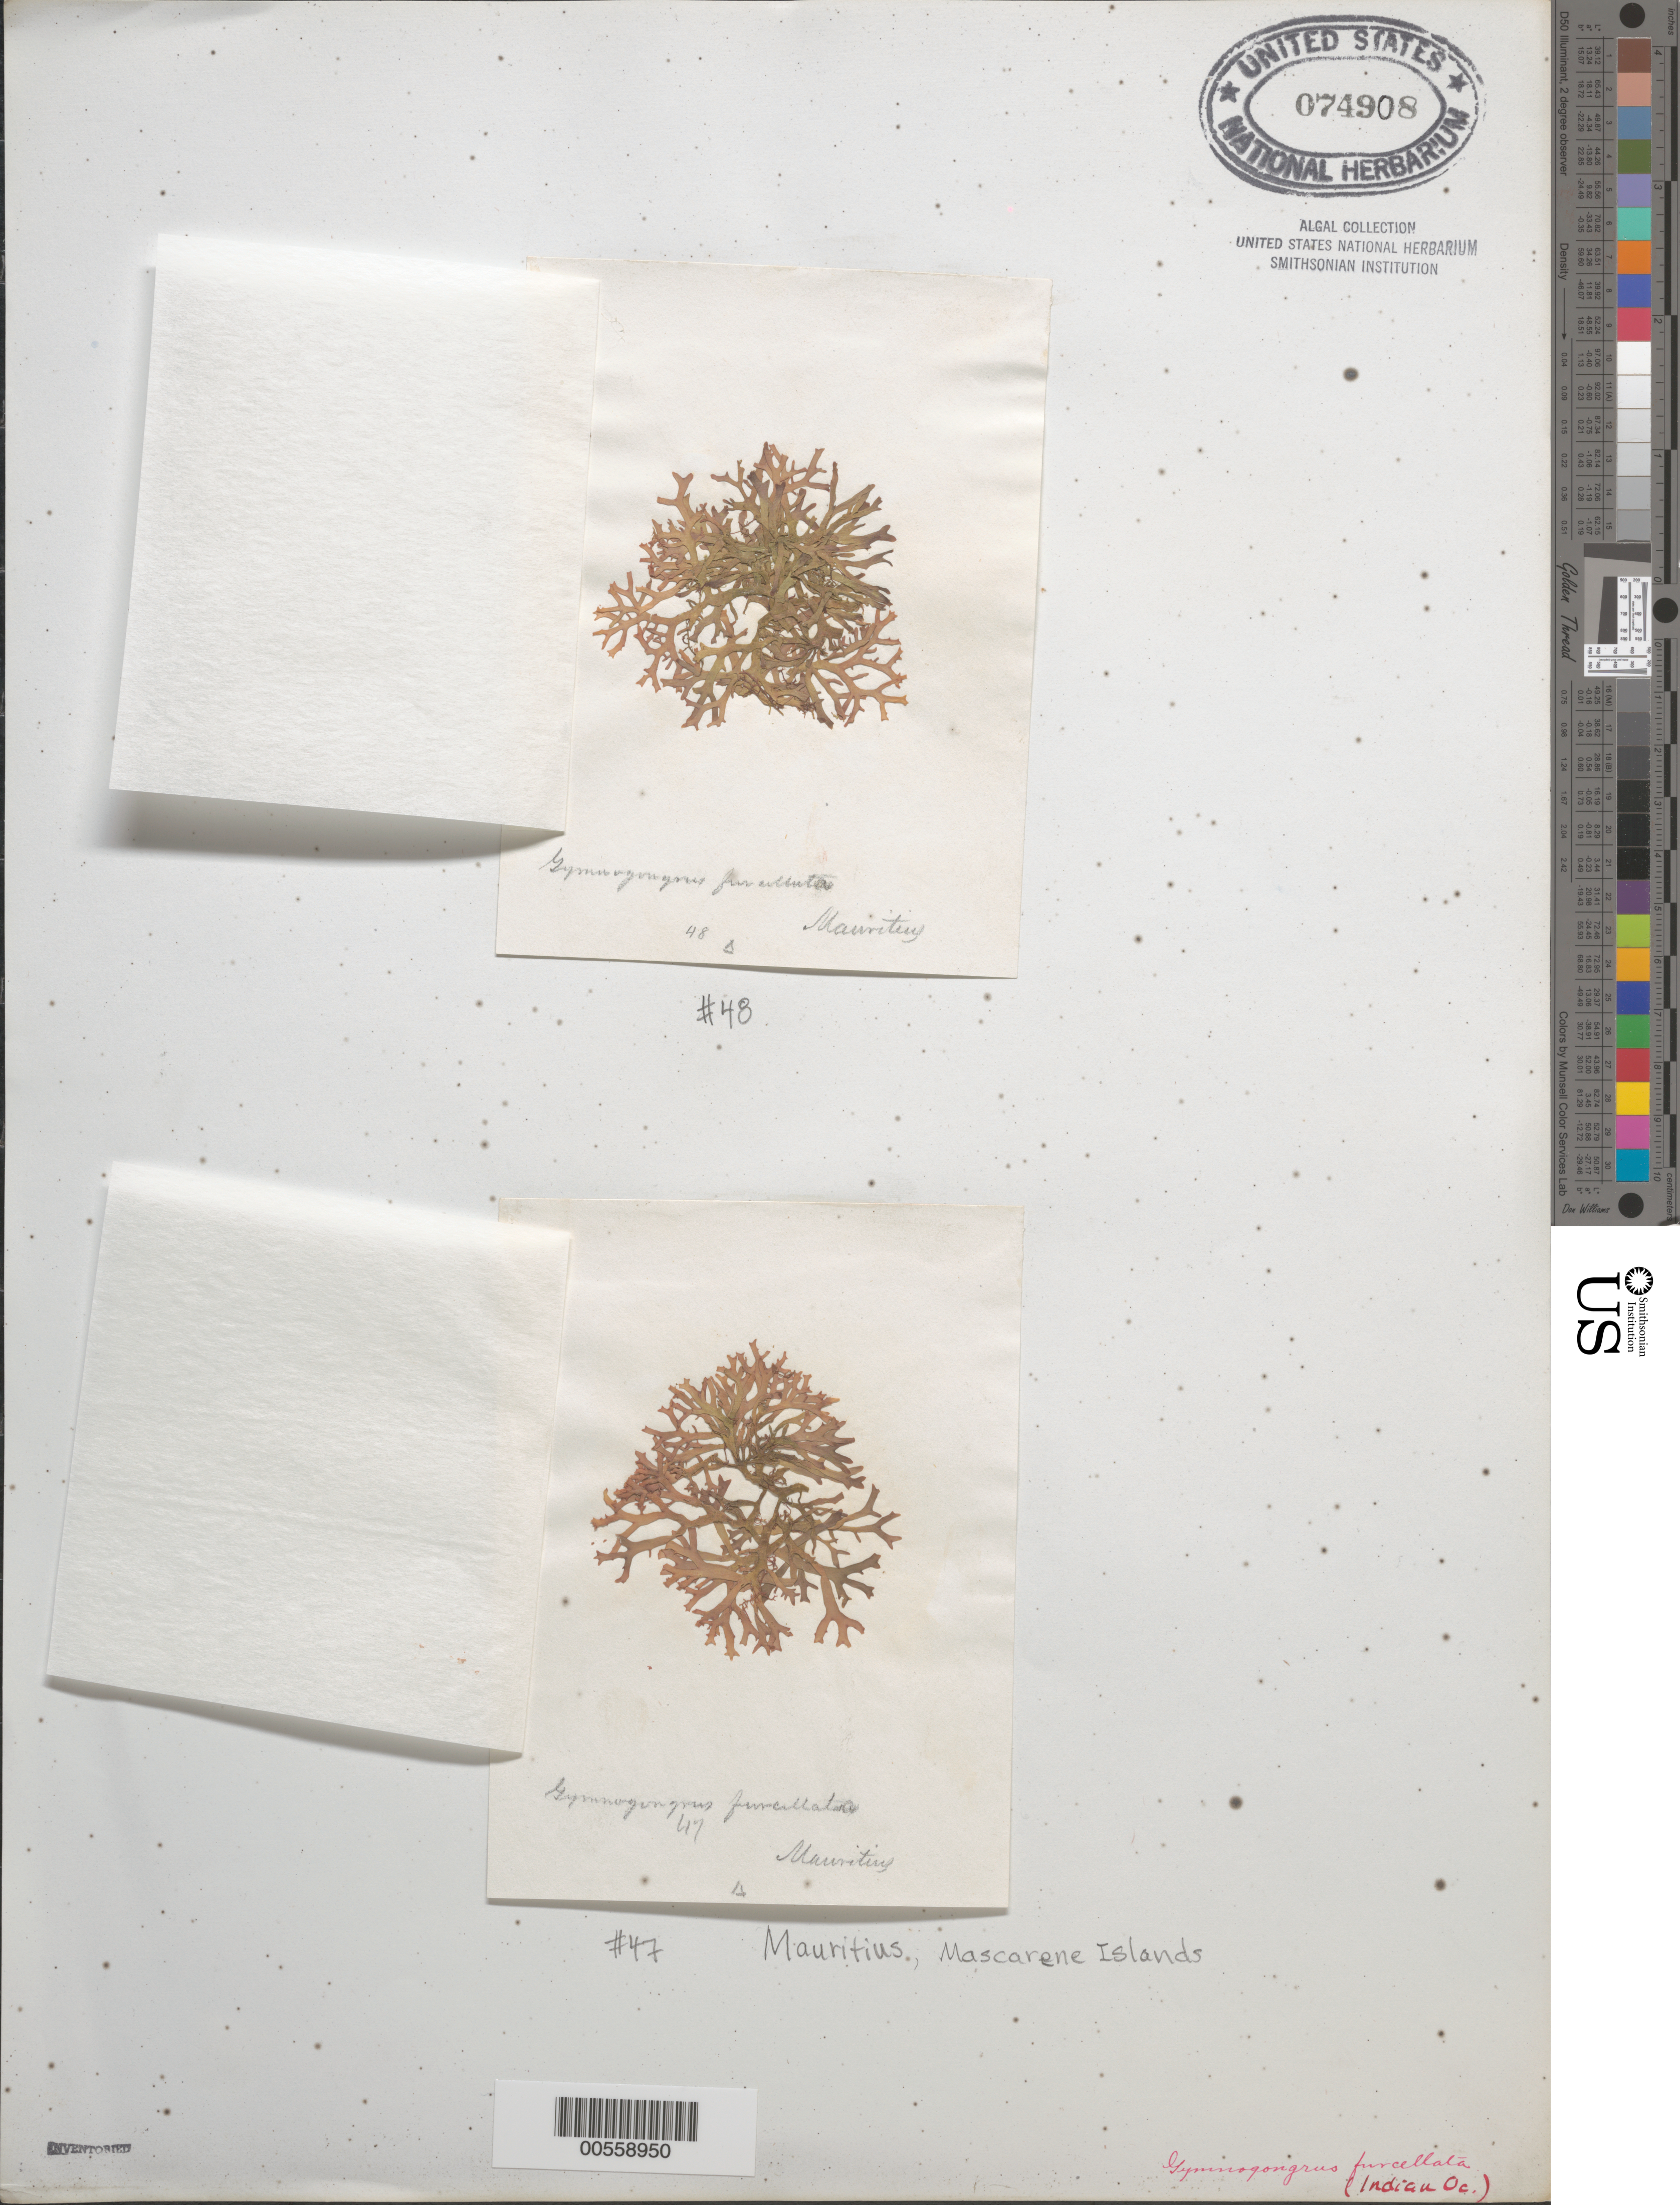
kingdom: Plantae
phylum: Rhodophyta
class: Florideophyceae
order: Gigartinales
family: Phyllophoraceae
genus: Gymnogongrus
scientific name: Gymnogongrus furcellatus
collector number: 47 & 48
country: Mauritius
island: Mauritius Island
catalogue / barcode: US 74908